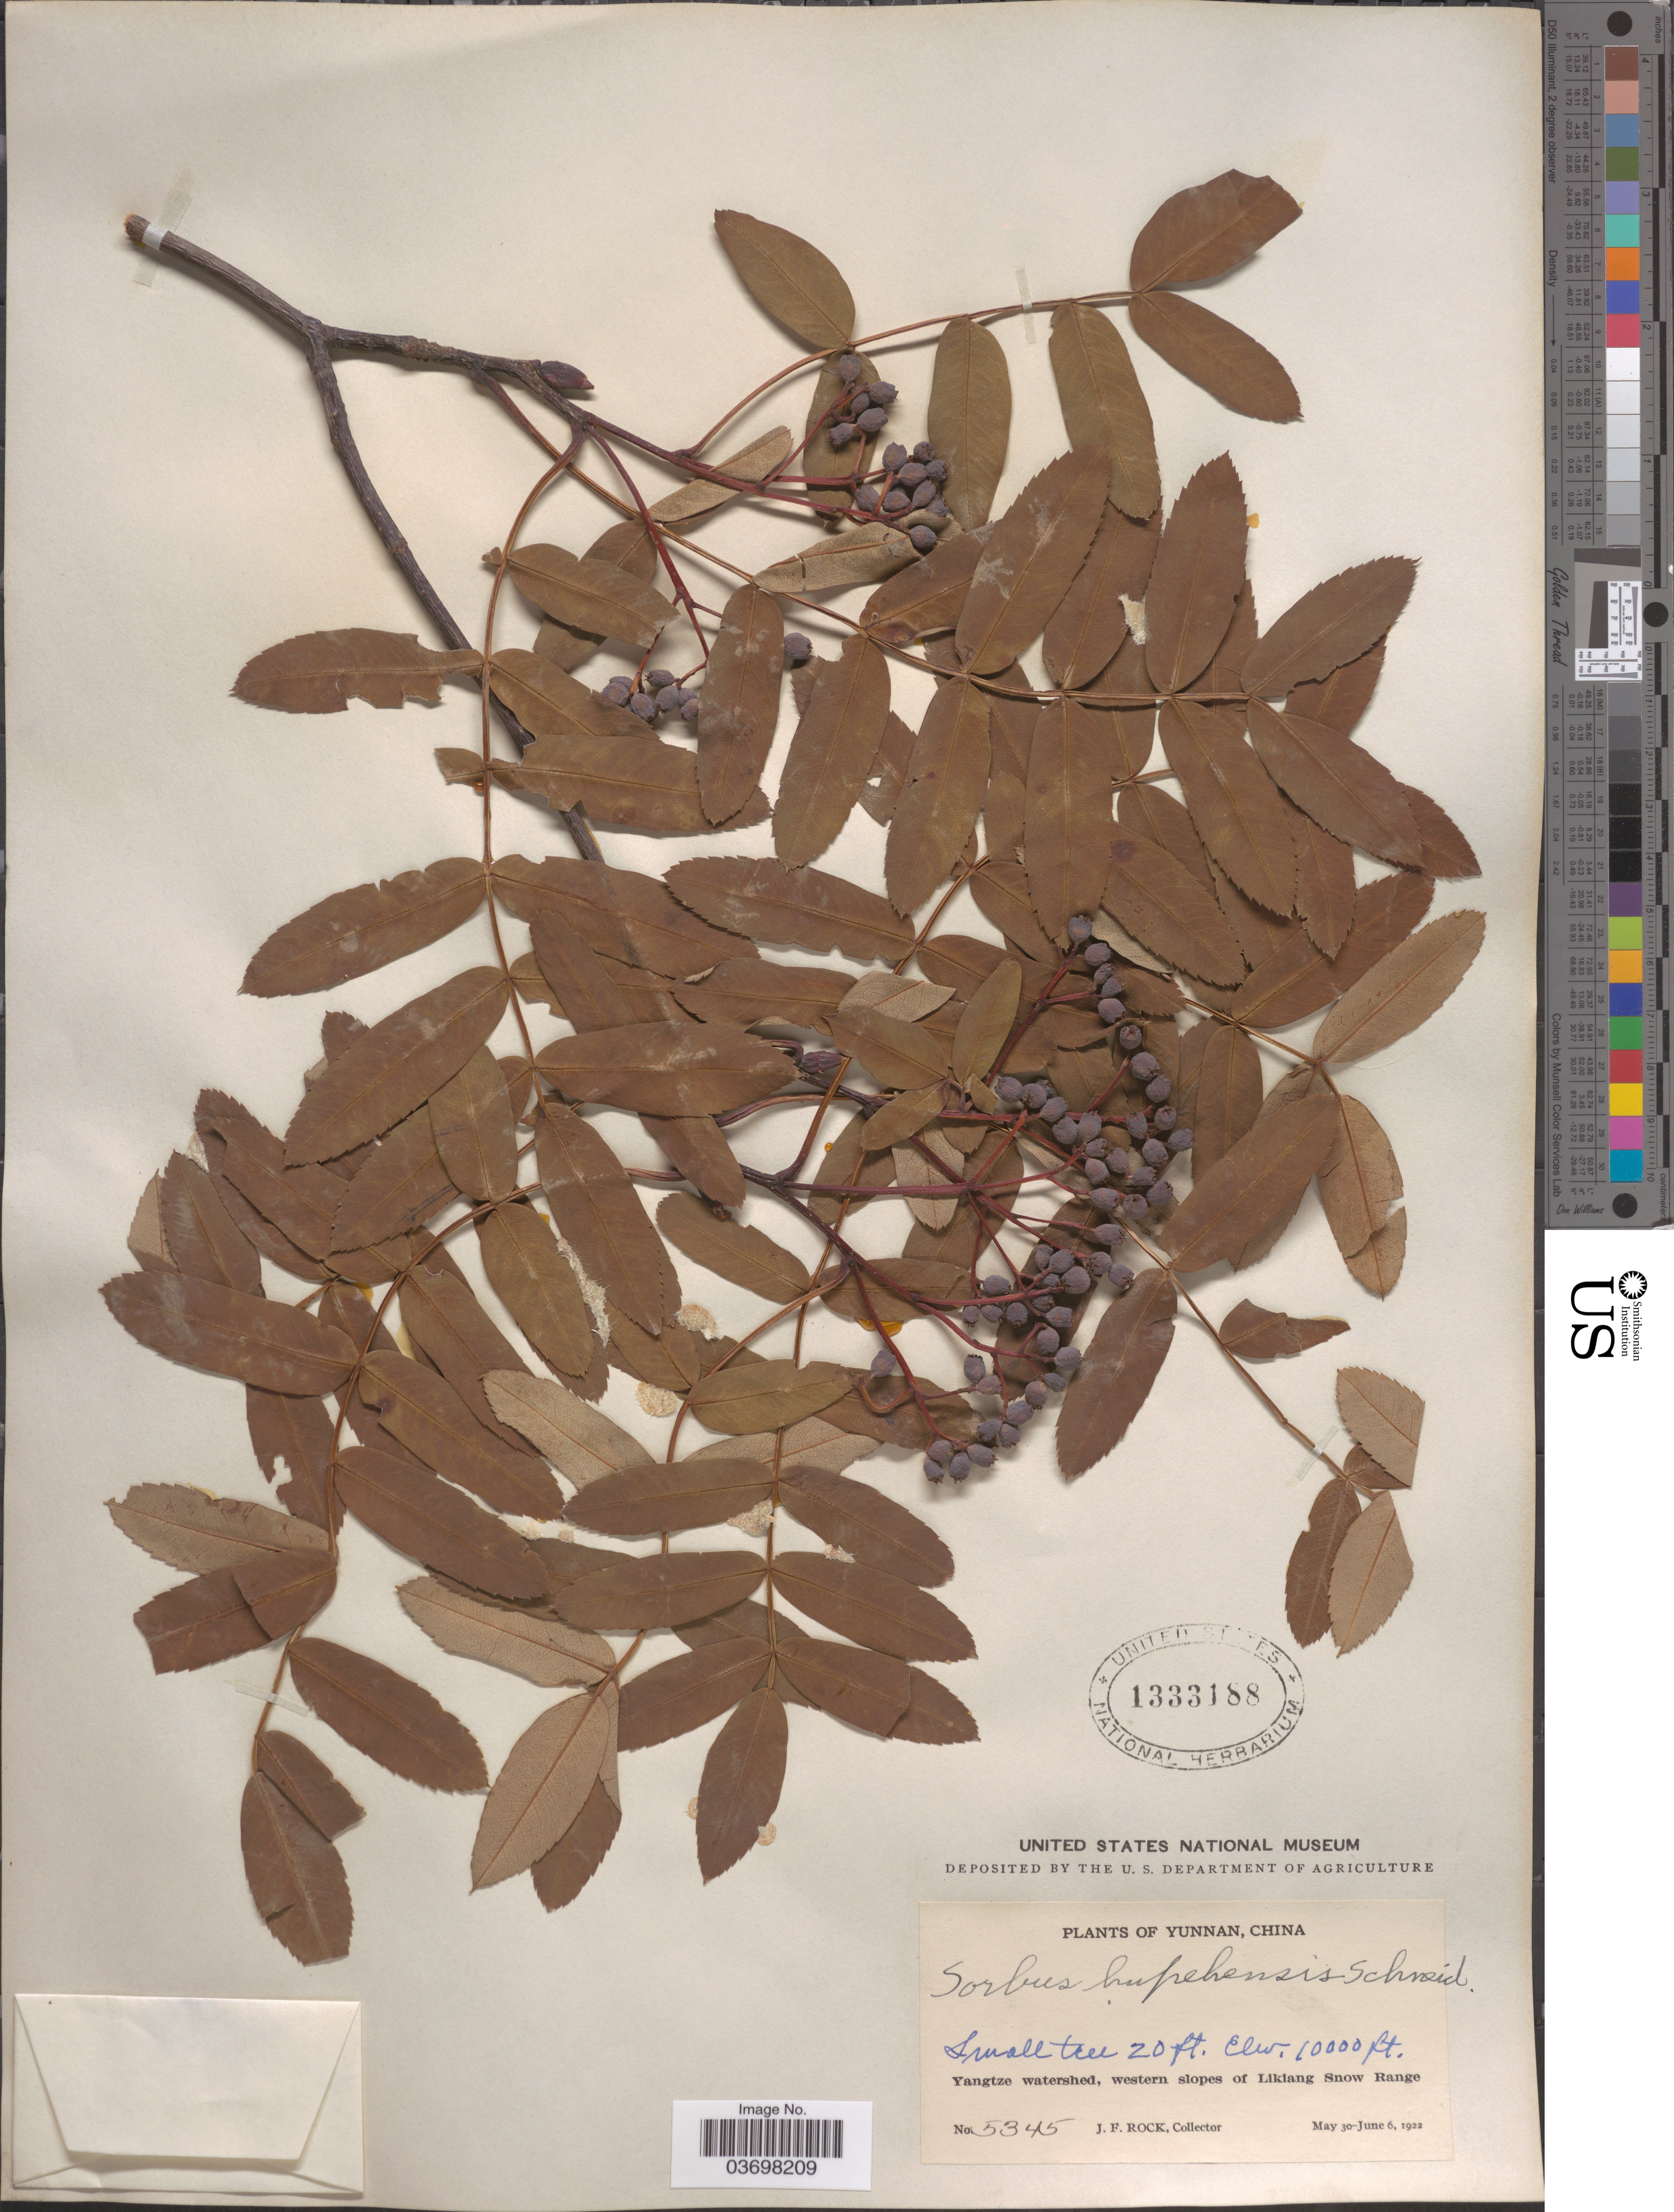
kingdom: Plantae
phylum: Tracheophyta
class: Magnoliopsida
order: Rosales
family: Rosaceae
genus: Sorbus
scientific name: Sorbus discolor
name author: hort.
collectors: J. Rock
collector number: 5345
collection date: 1922-05-30/1922-06-06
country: China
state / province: Yunnan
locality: Yangtze watershed, western slopes of Likiang Snow Range.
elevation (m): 3048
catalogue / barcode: US 1333188